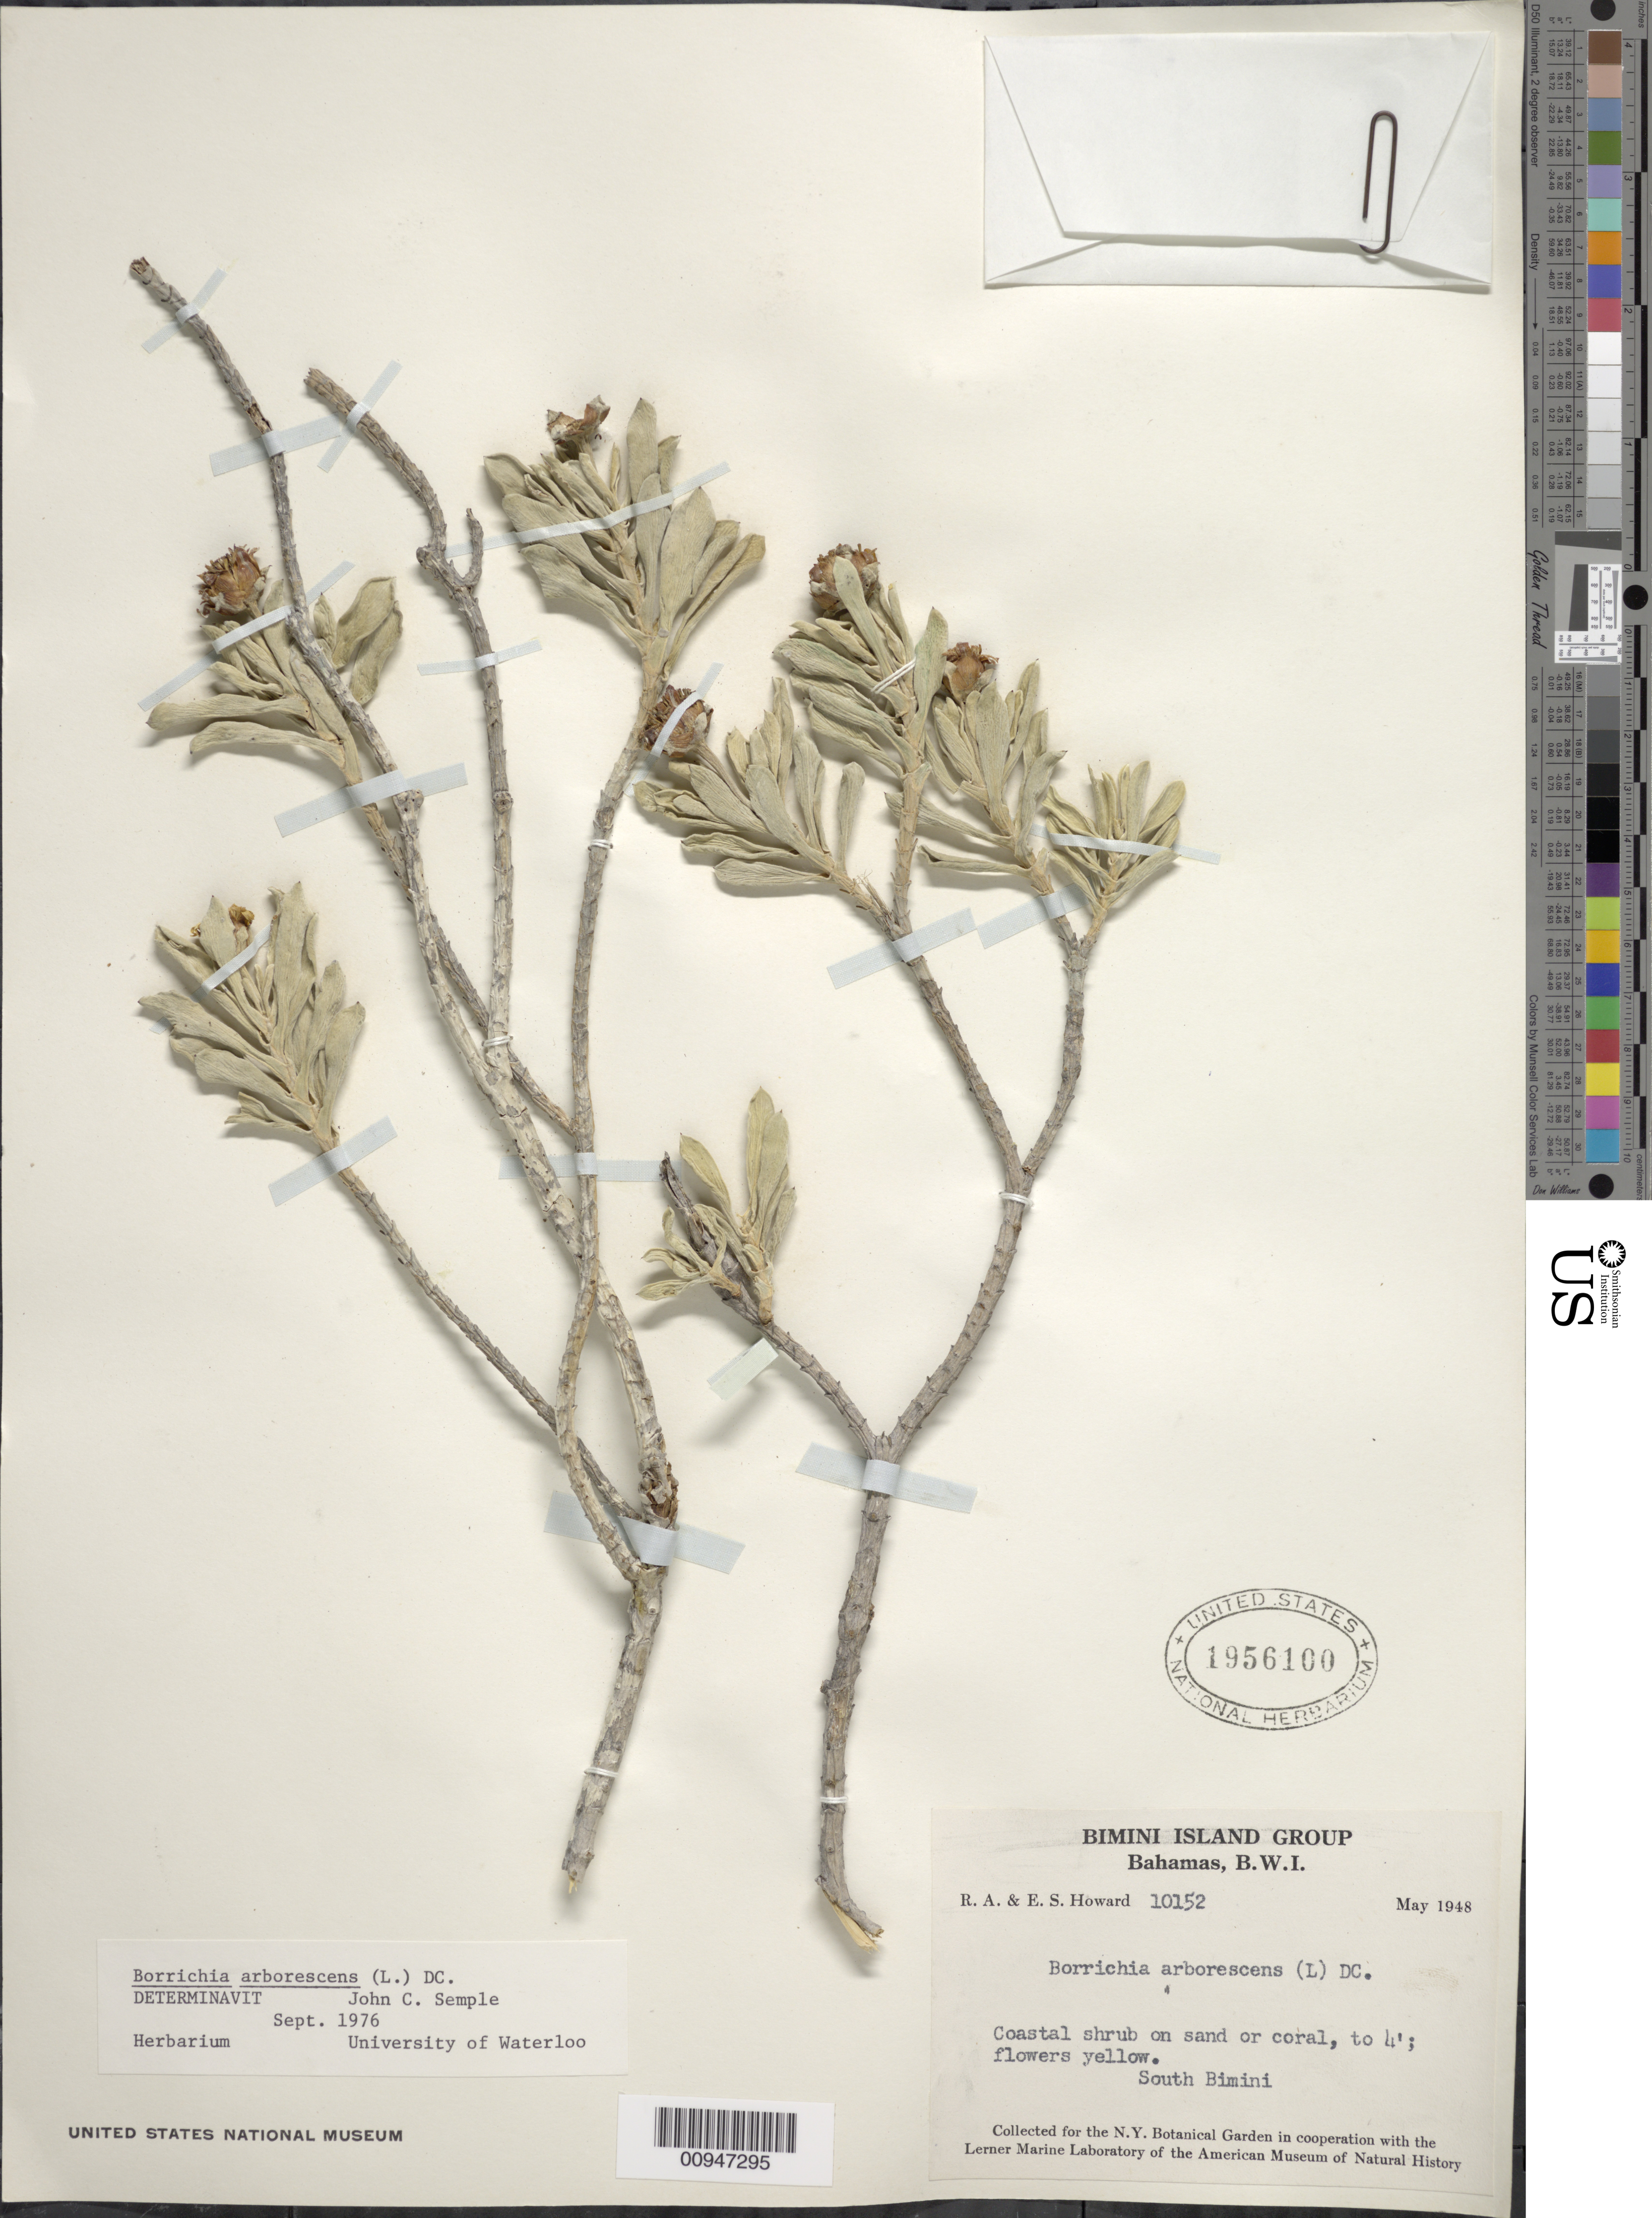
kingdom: Plantae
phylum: Tracheophyta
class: Magnoliopsida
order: Asterales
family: Asteraceae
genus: Borrichia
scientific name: Borrichia arborescens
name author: (L.) DC.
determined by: Semple, J. C.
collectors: R. A. Howard & E. S. Howard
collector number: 10152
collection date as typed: May 1948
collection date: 1948-05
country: Bahamas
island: South Bimini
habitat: On sand or coral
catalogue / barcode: US 1956100